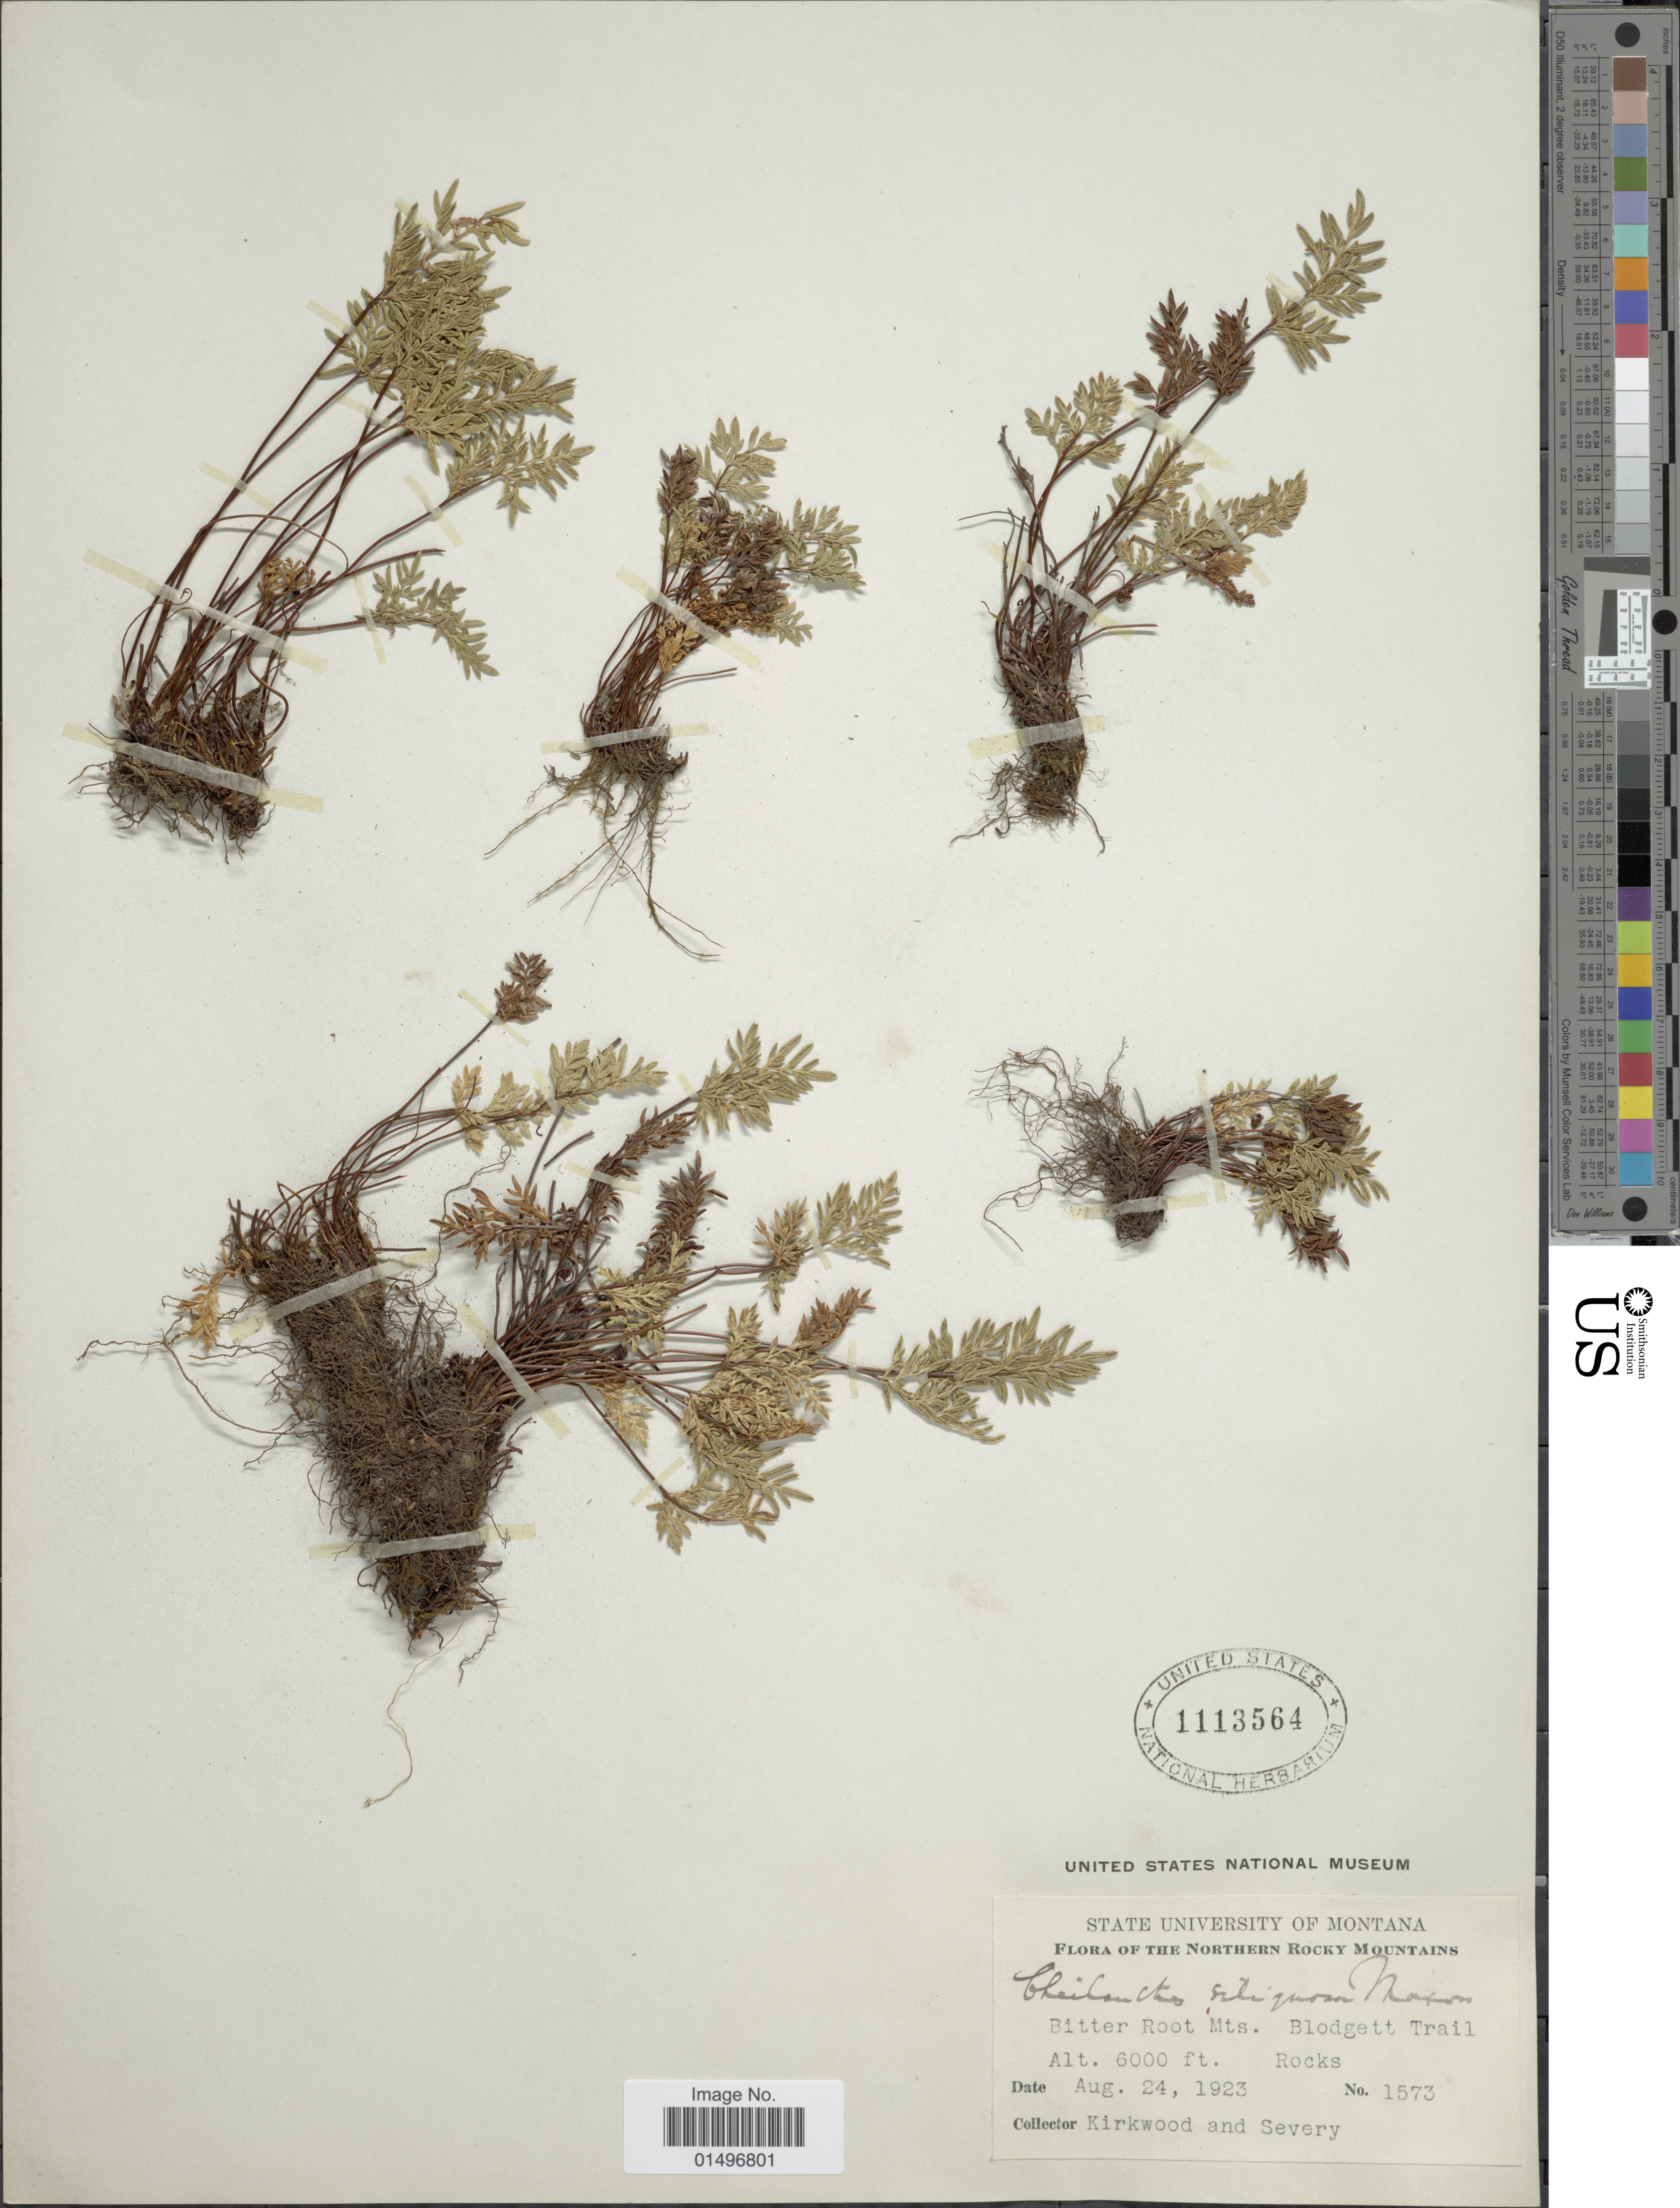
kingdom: Plantae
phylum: Tracheophyta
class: Polypodiopsida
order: Polypodiales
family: Pteridaceae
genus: Aspidotis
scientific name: Aspidotis densa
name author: (Brack.) Lellinger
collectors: Kirkwood & Severy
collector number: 1573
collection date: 1923-08-24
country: United States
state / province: Montana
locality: Northern Rocky Mountains, Bitter Root Mts. Blodget Trail.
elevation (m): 1829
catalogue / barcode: US 1113564